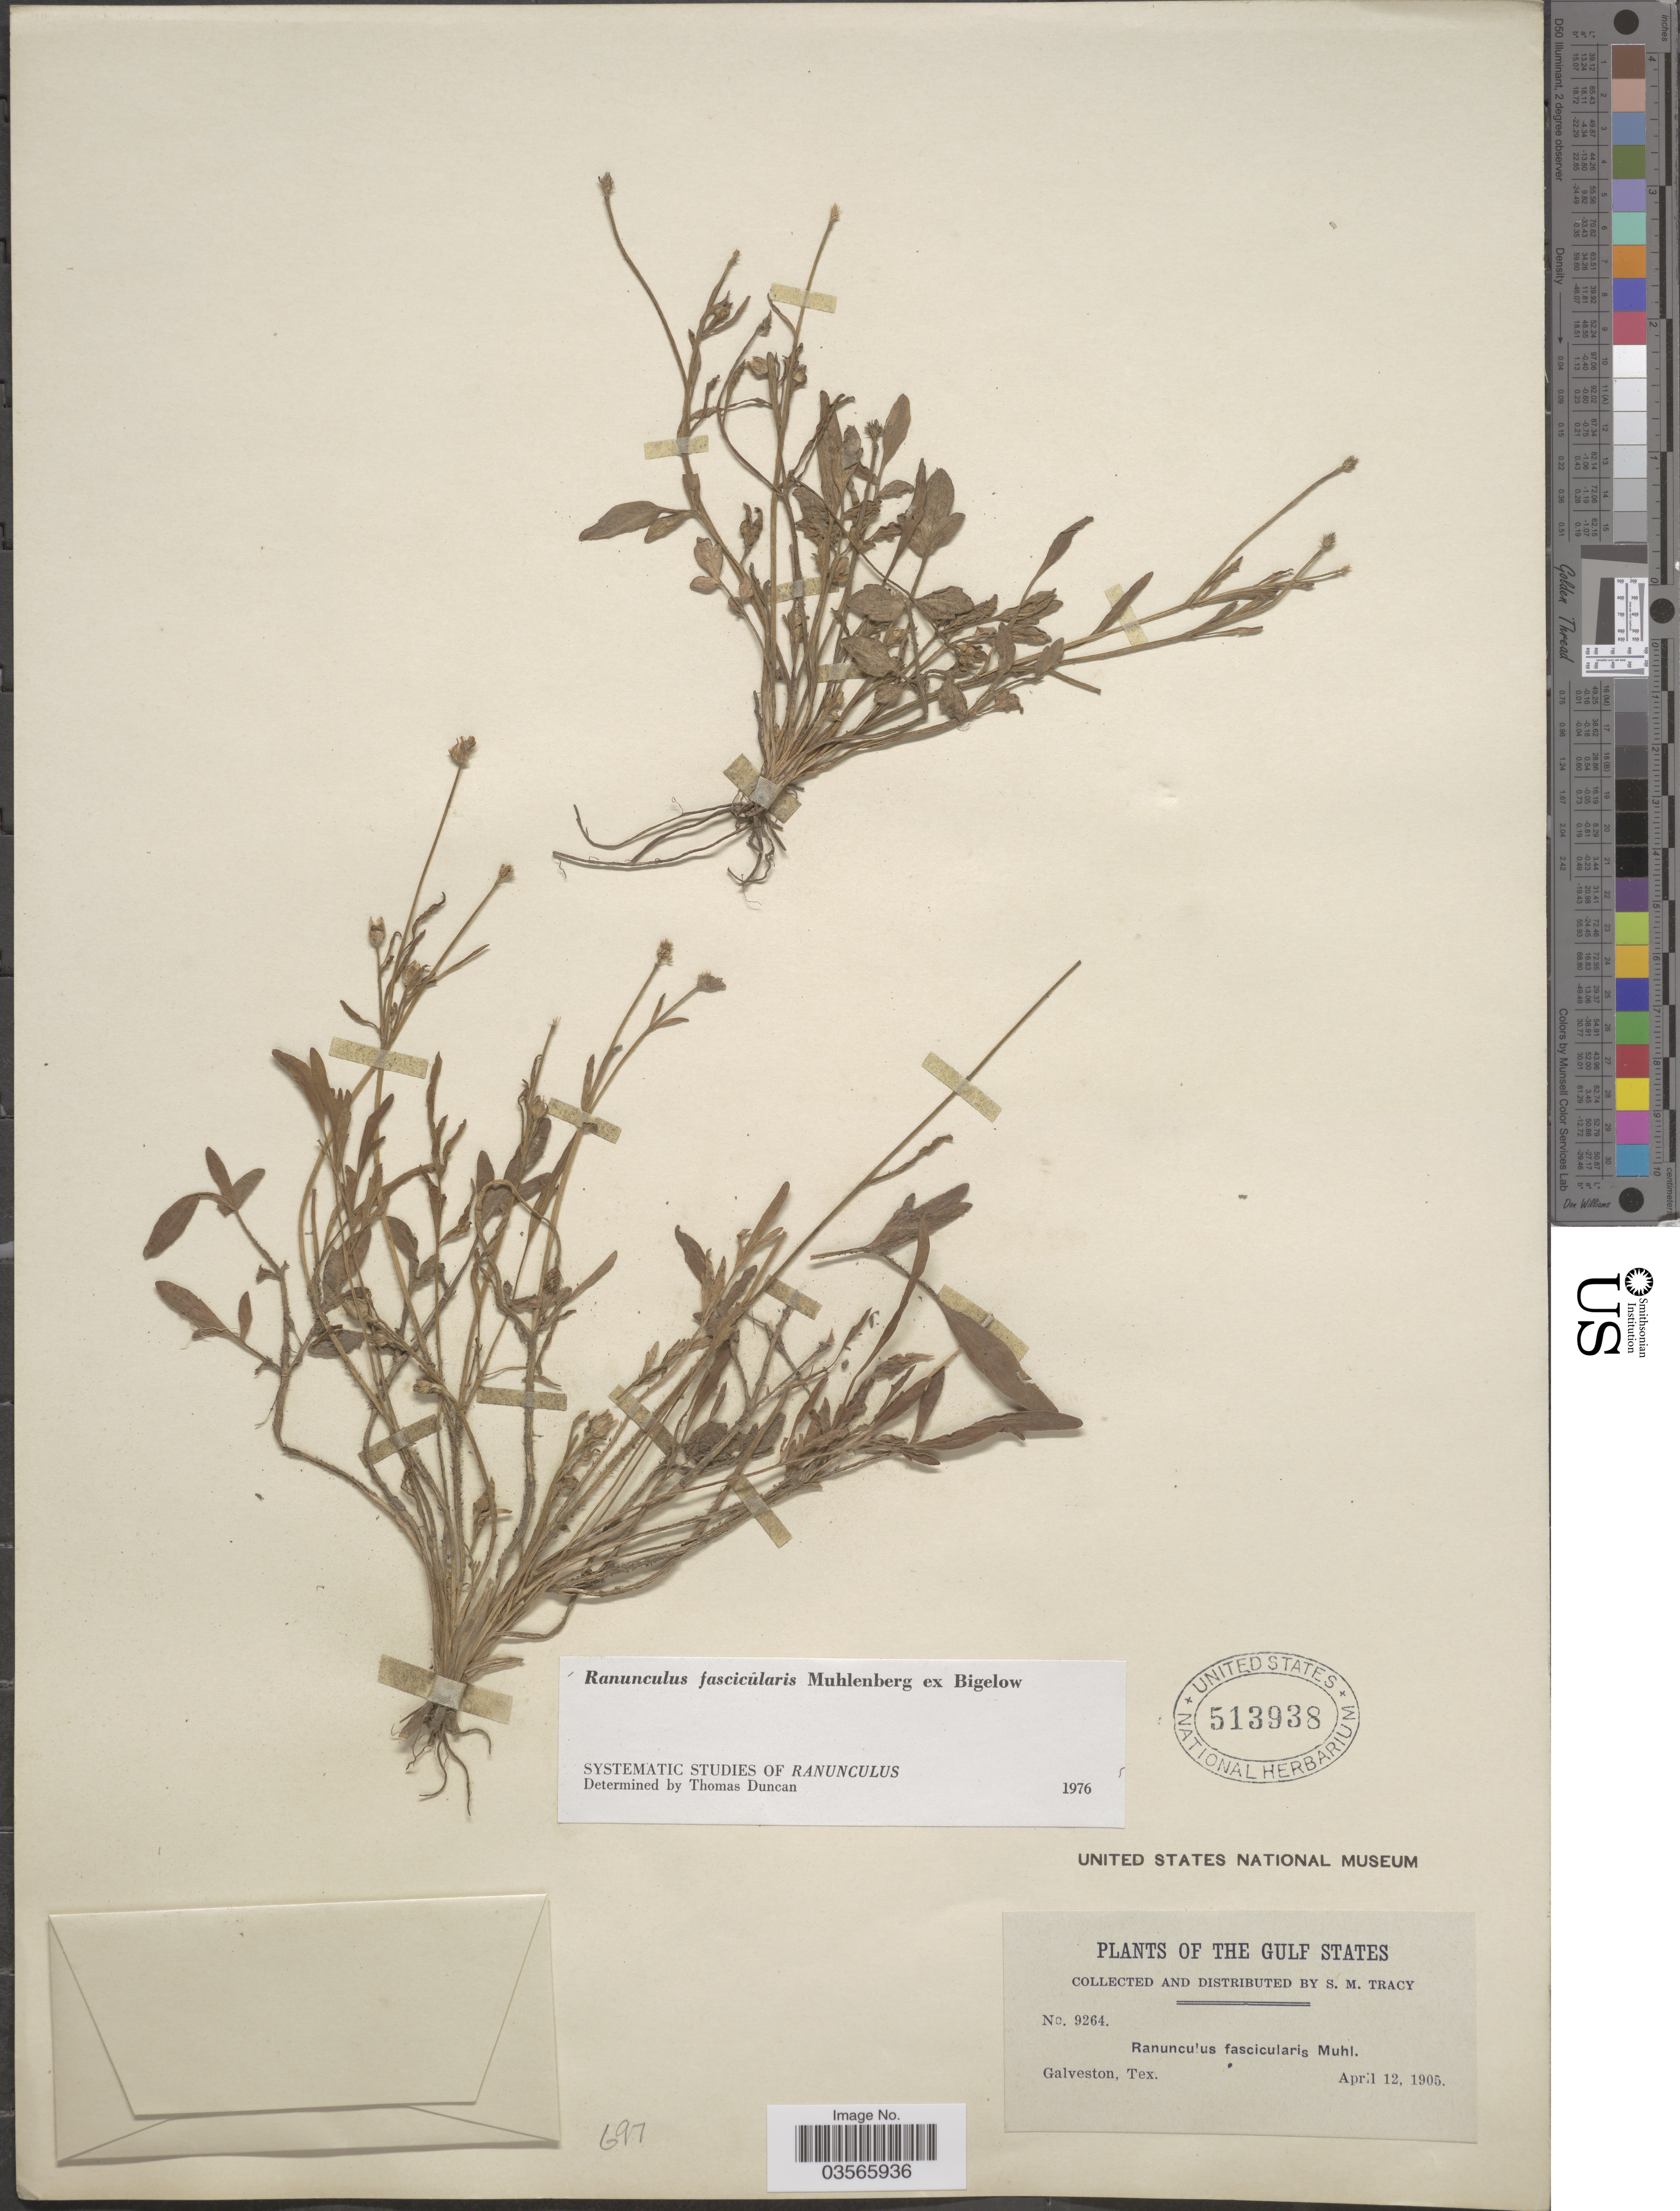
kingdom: Plantae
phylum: Tracheophyta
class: Magnoliopsida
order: Ranunculales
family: Ranunculaceae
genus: Ranunculus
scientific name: Ranunculus fascicularis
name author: Muhl. ex Bigelow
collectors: S. M. Tracy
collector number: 9264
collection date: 1905-04-12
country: United States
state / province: Texas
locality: The Gulf States. Galveston.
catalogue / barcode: US 513938